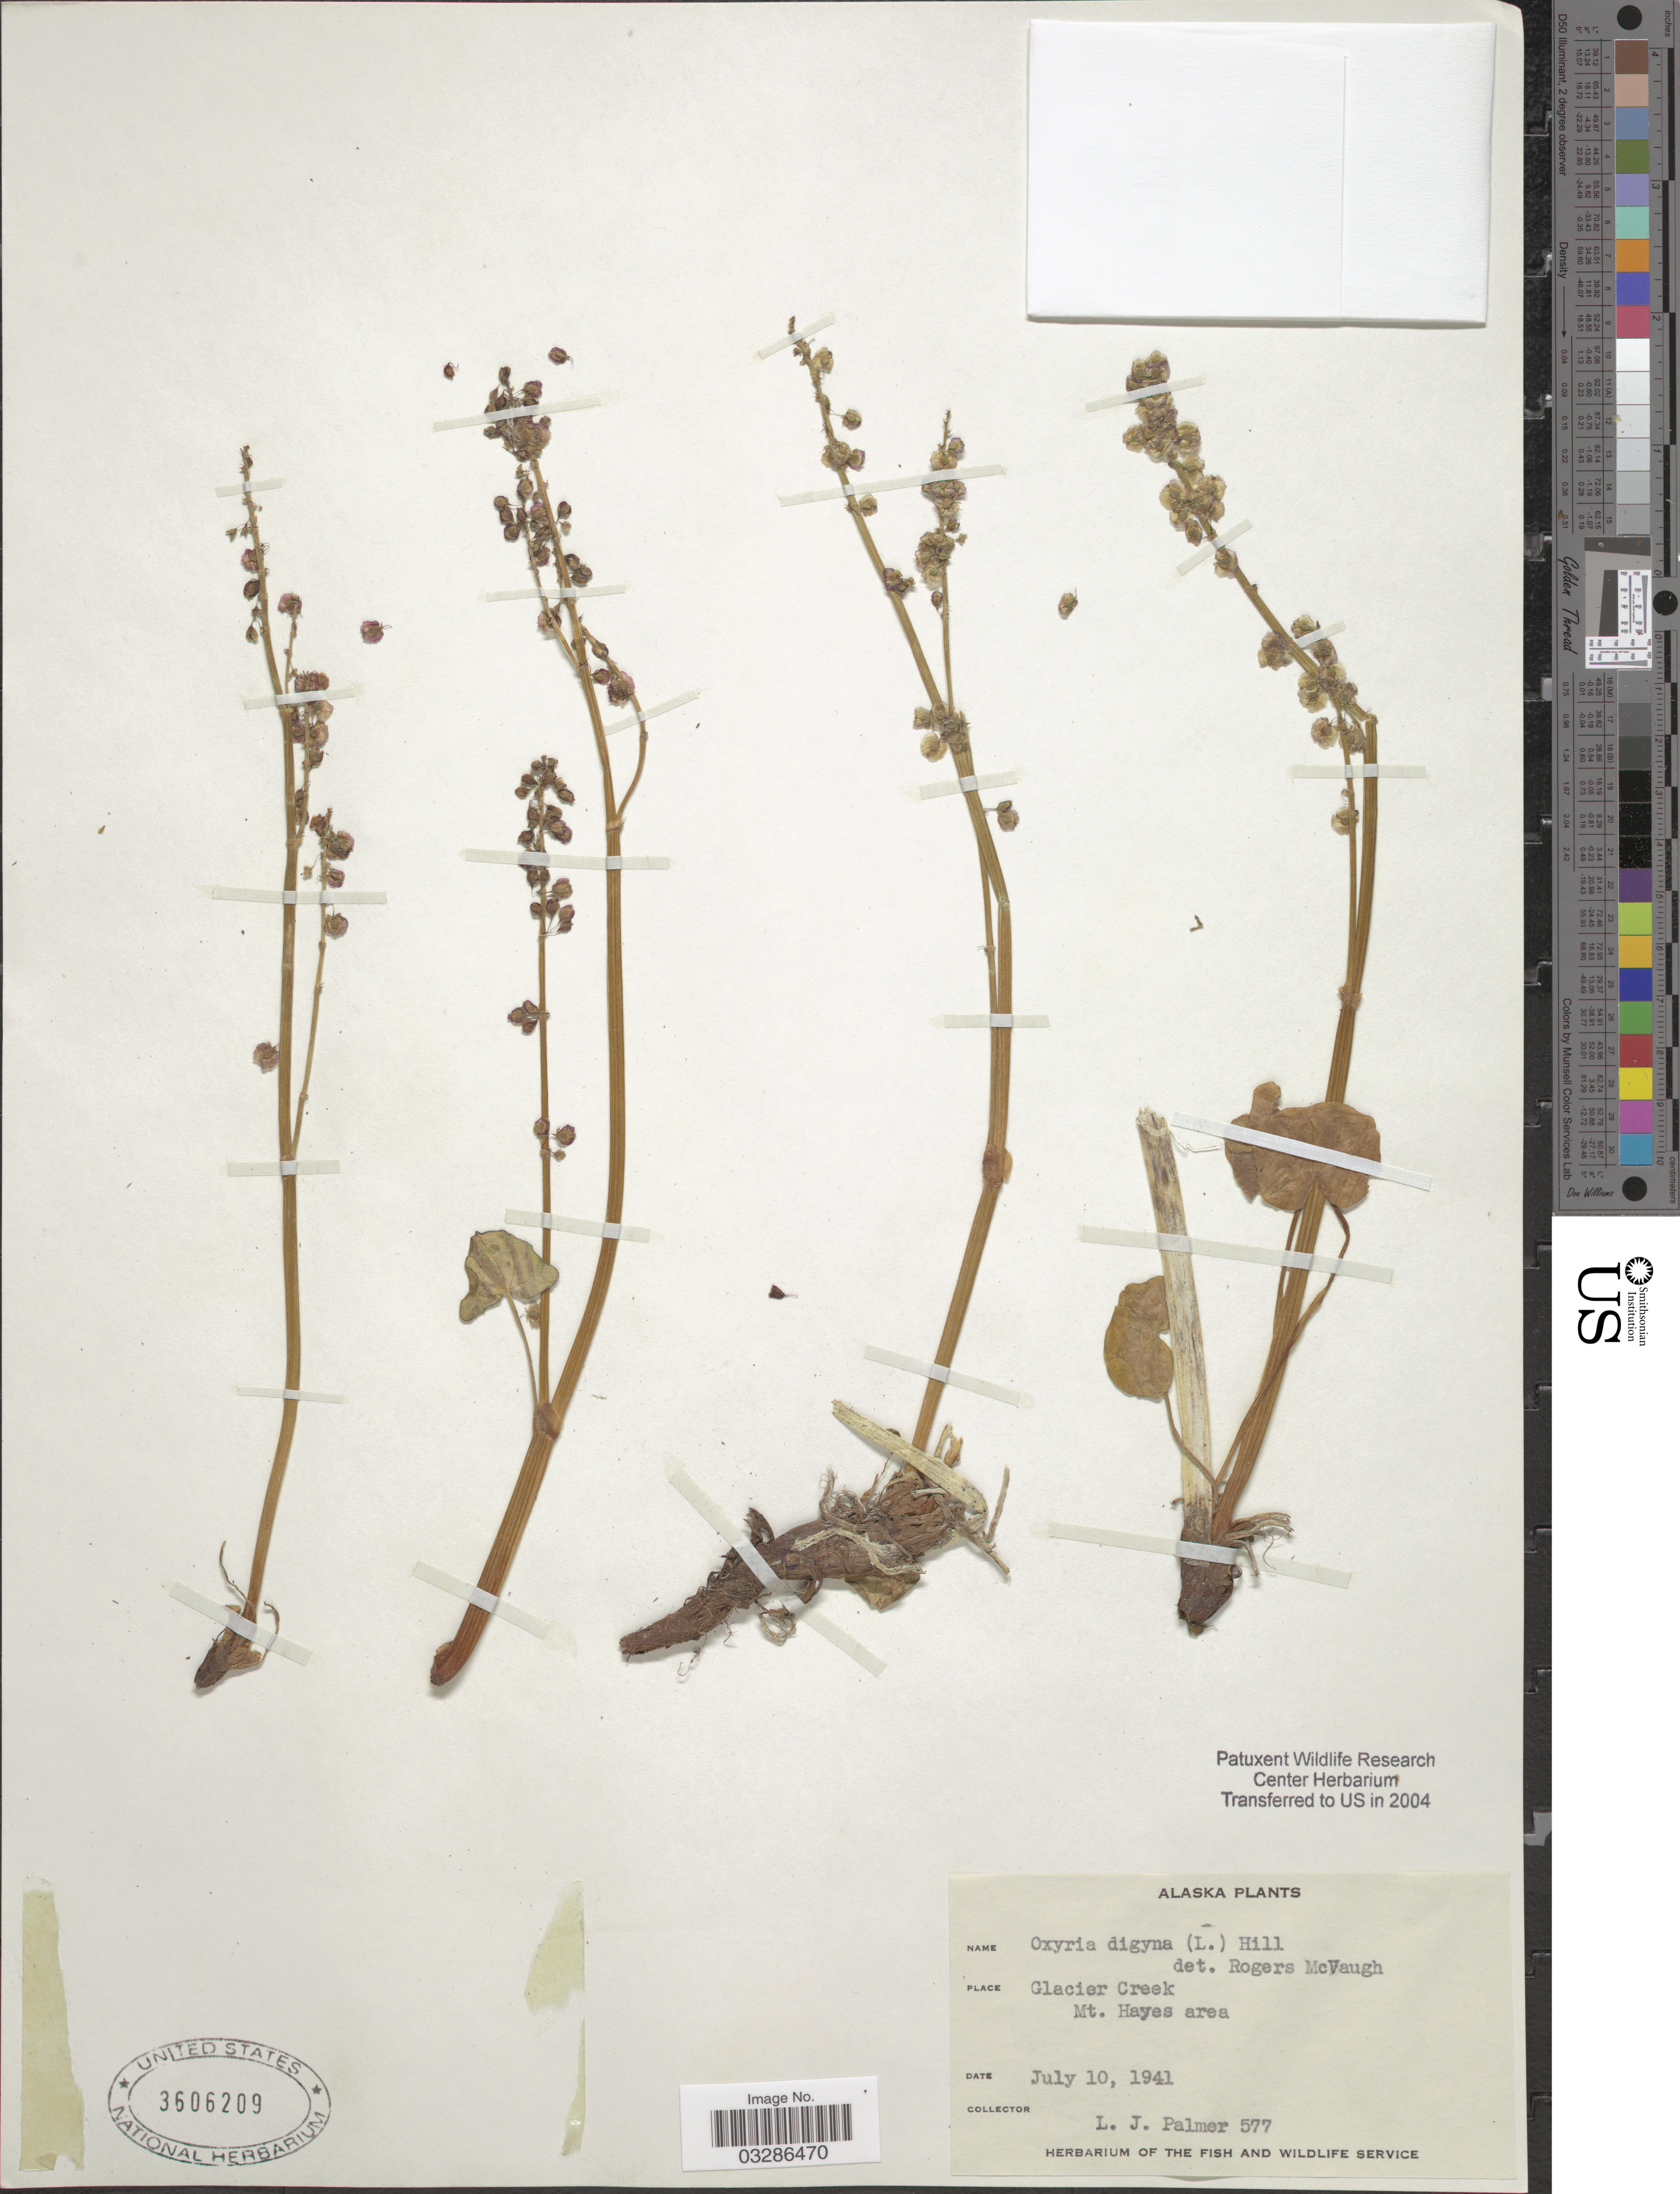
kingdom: Plantae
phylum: Tracheophyta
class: Magnoliopsida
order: Caryophyllales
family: Polygonaceae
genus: Oxyria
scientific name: Oxyria digyna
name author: (L.) Hill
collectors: L. J. Palmer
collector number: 577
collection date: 1941-07-10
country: United States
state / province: Alaska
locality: Glacier Creek. Mt. Hayes area.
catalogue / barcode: US 3606209